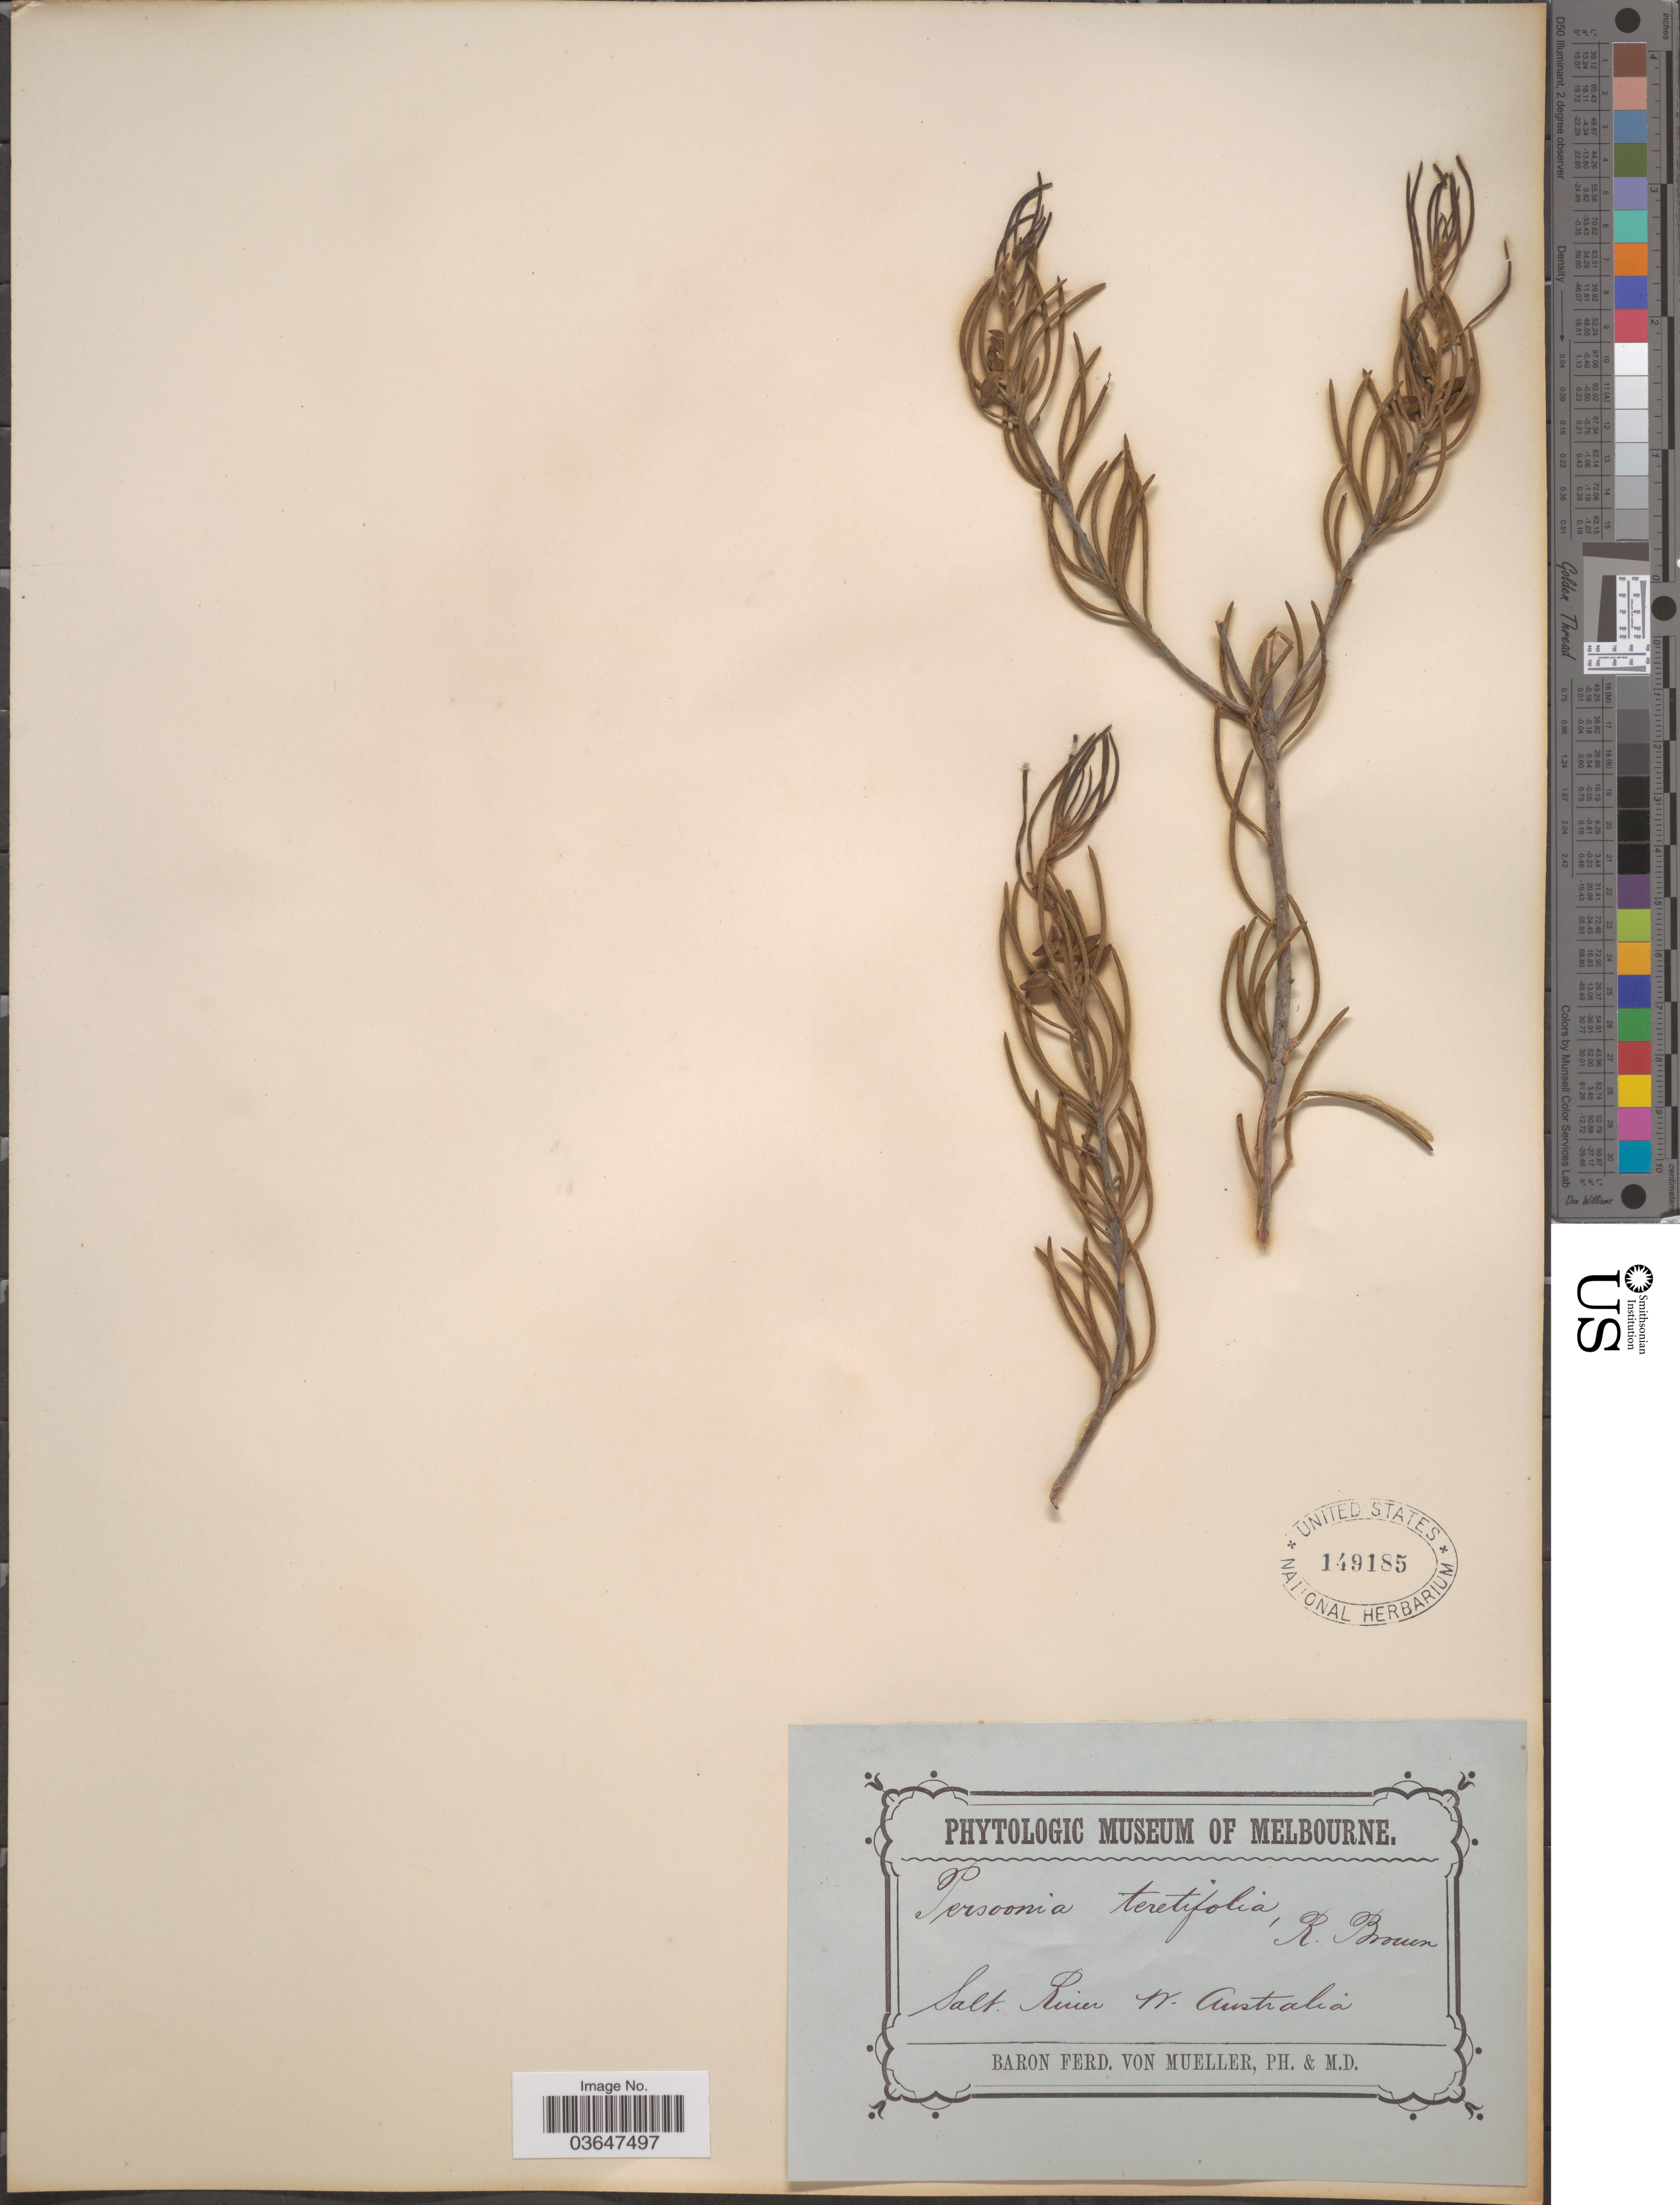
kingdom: Plantae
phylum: Tracheophyta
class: Magnoliopsida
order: Proteales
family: Proteaceae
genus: Persoonia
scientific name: Persoonia teretifolia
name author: R. Br.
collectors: F. Mueller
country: Australia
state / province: Western Australia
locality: Salt River. W. Australia.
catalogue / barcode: US 149185